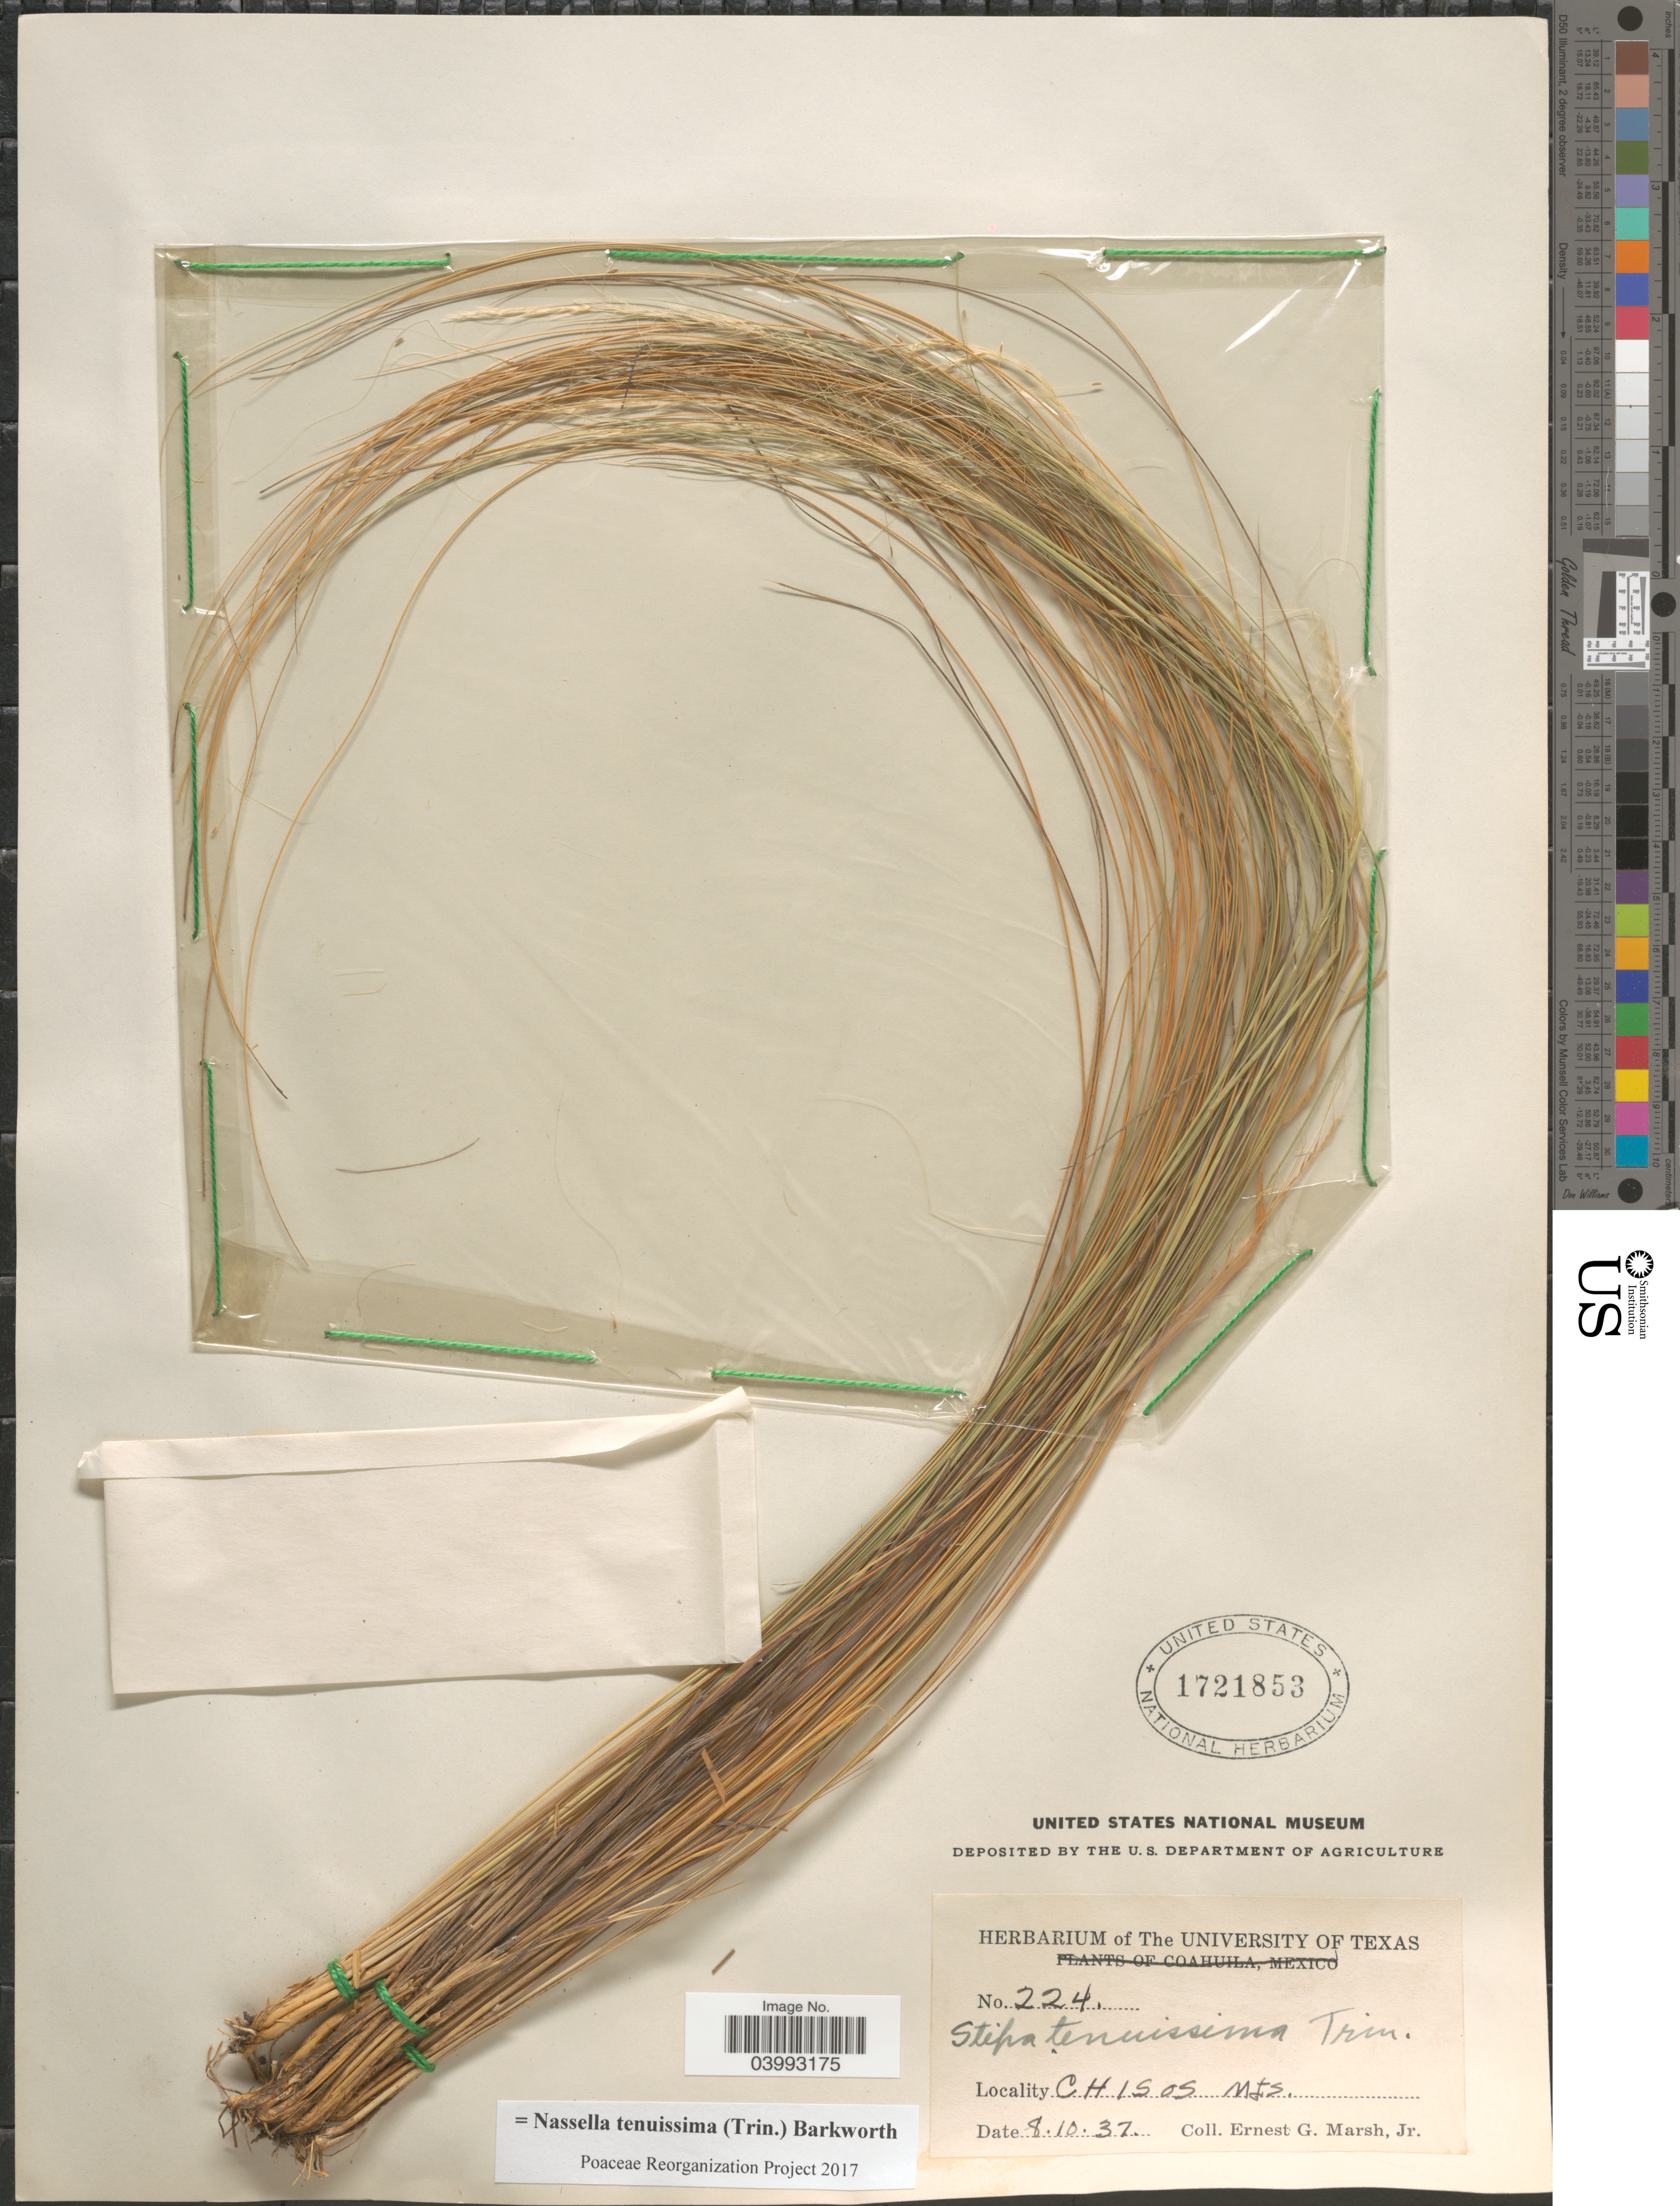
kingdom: Plantae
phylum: Tracheophyta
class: Liliopsida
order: Poales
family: Poaceae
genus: Nassella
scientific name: Nassella tenuissima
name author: (Trin.) Barkworth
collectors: E. G. Marsh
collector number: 224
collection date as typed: Transcribed d/m/y: 10/8/37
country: United States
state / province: Texas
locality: Chisos Mts.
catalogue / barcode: US 1721853